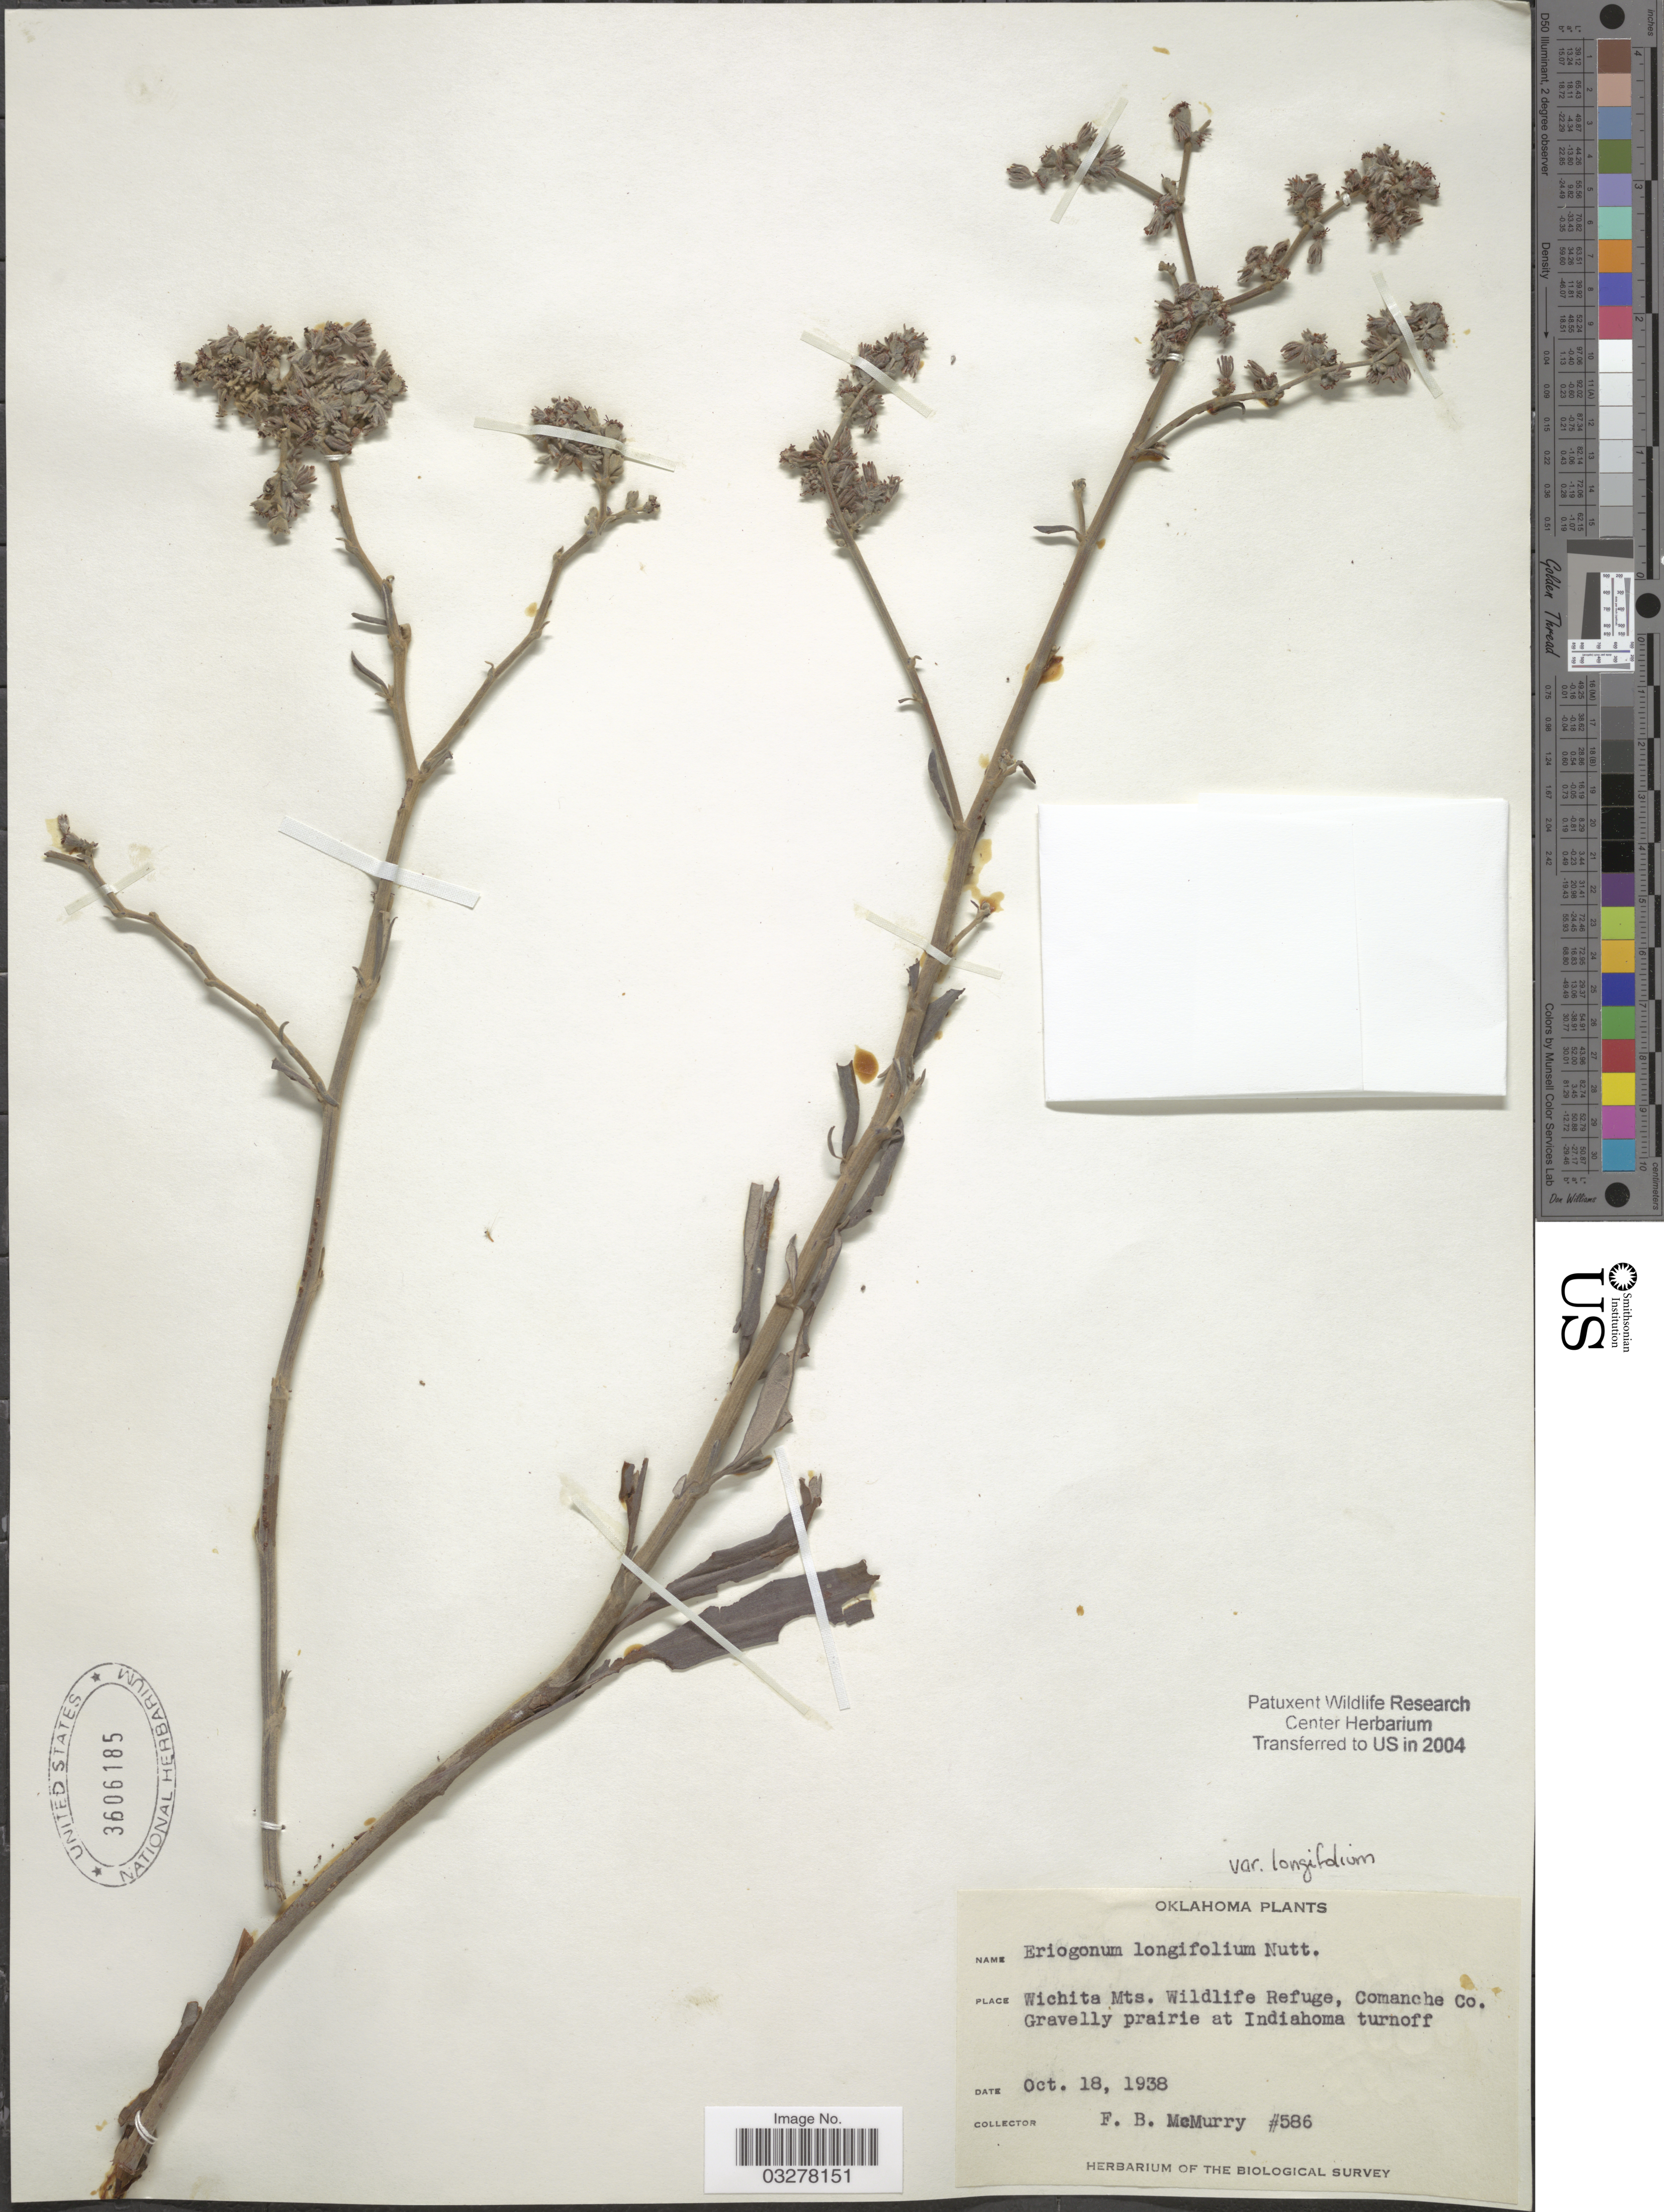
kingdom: Plantae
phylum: Tracheophyta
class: Magnoliopsida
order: Caryophyllales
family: Polygonaceae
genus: Eriogonum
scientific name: Eriogonum longifolium var. longifolium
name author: Nutt.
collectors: F. B. McMurry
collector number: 586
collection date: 1938-10-18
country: United States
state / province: Oklahoma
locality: Wichita Mts. Wildlife Refuge, Comanche Co. Gravelly prairie at Indiahoma turnoff.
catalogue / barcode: US 3606185